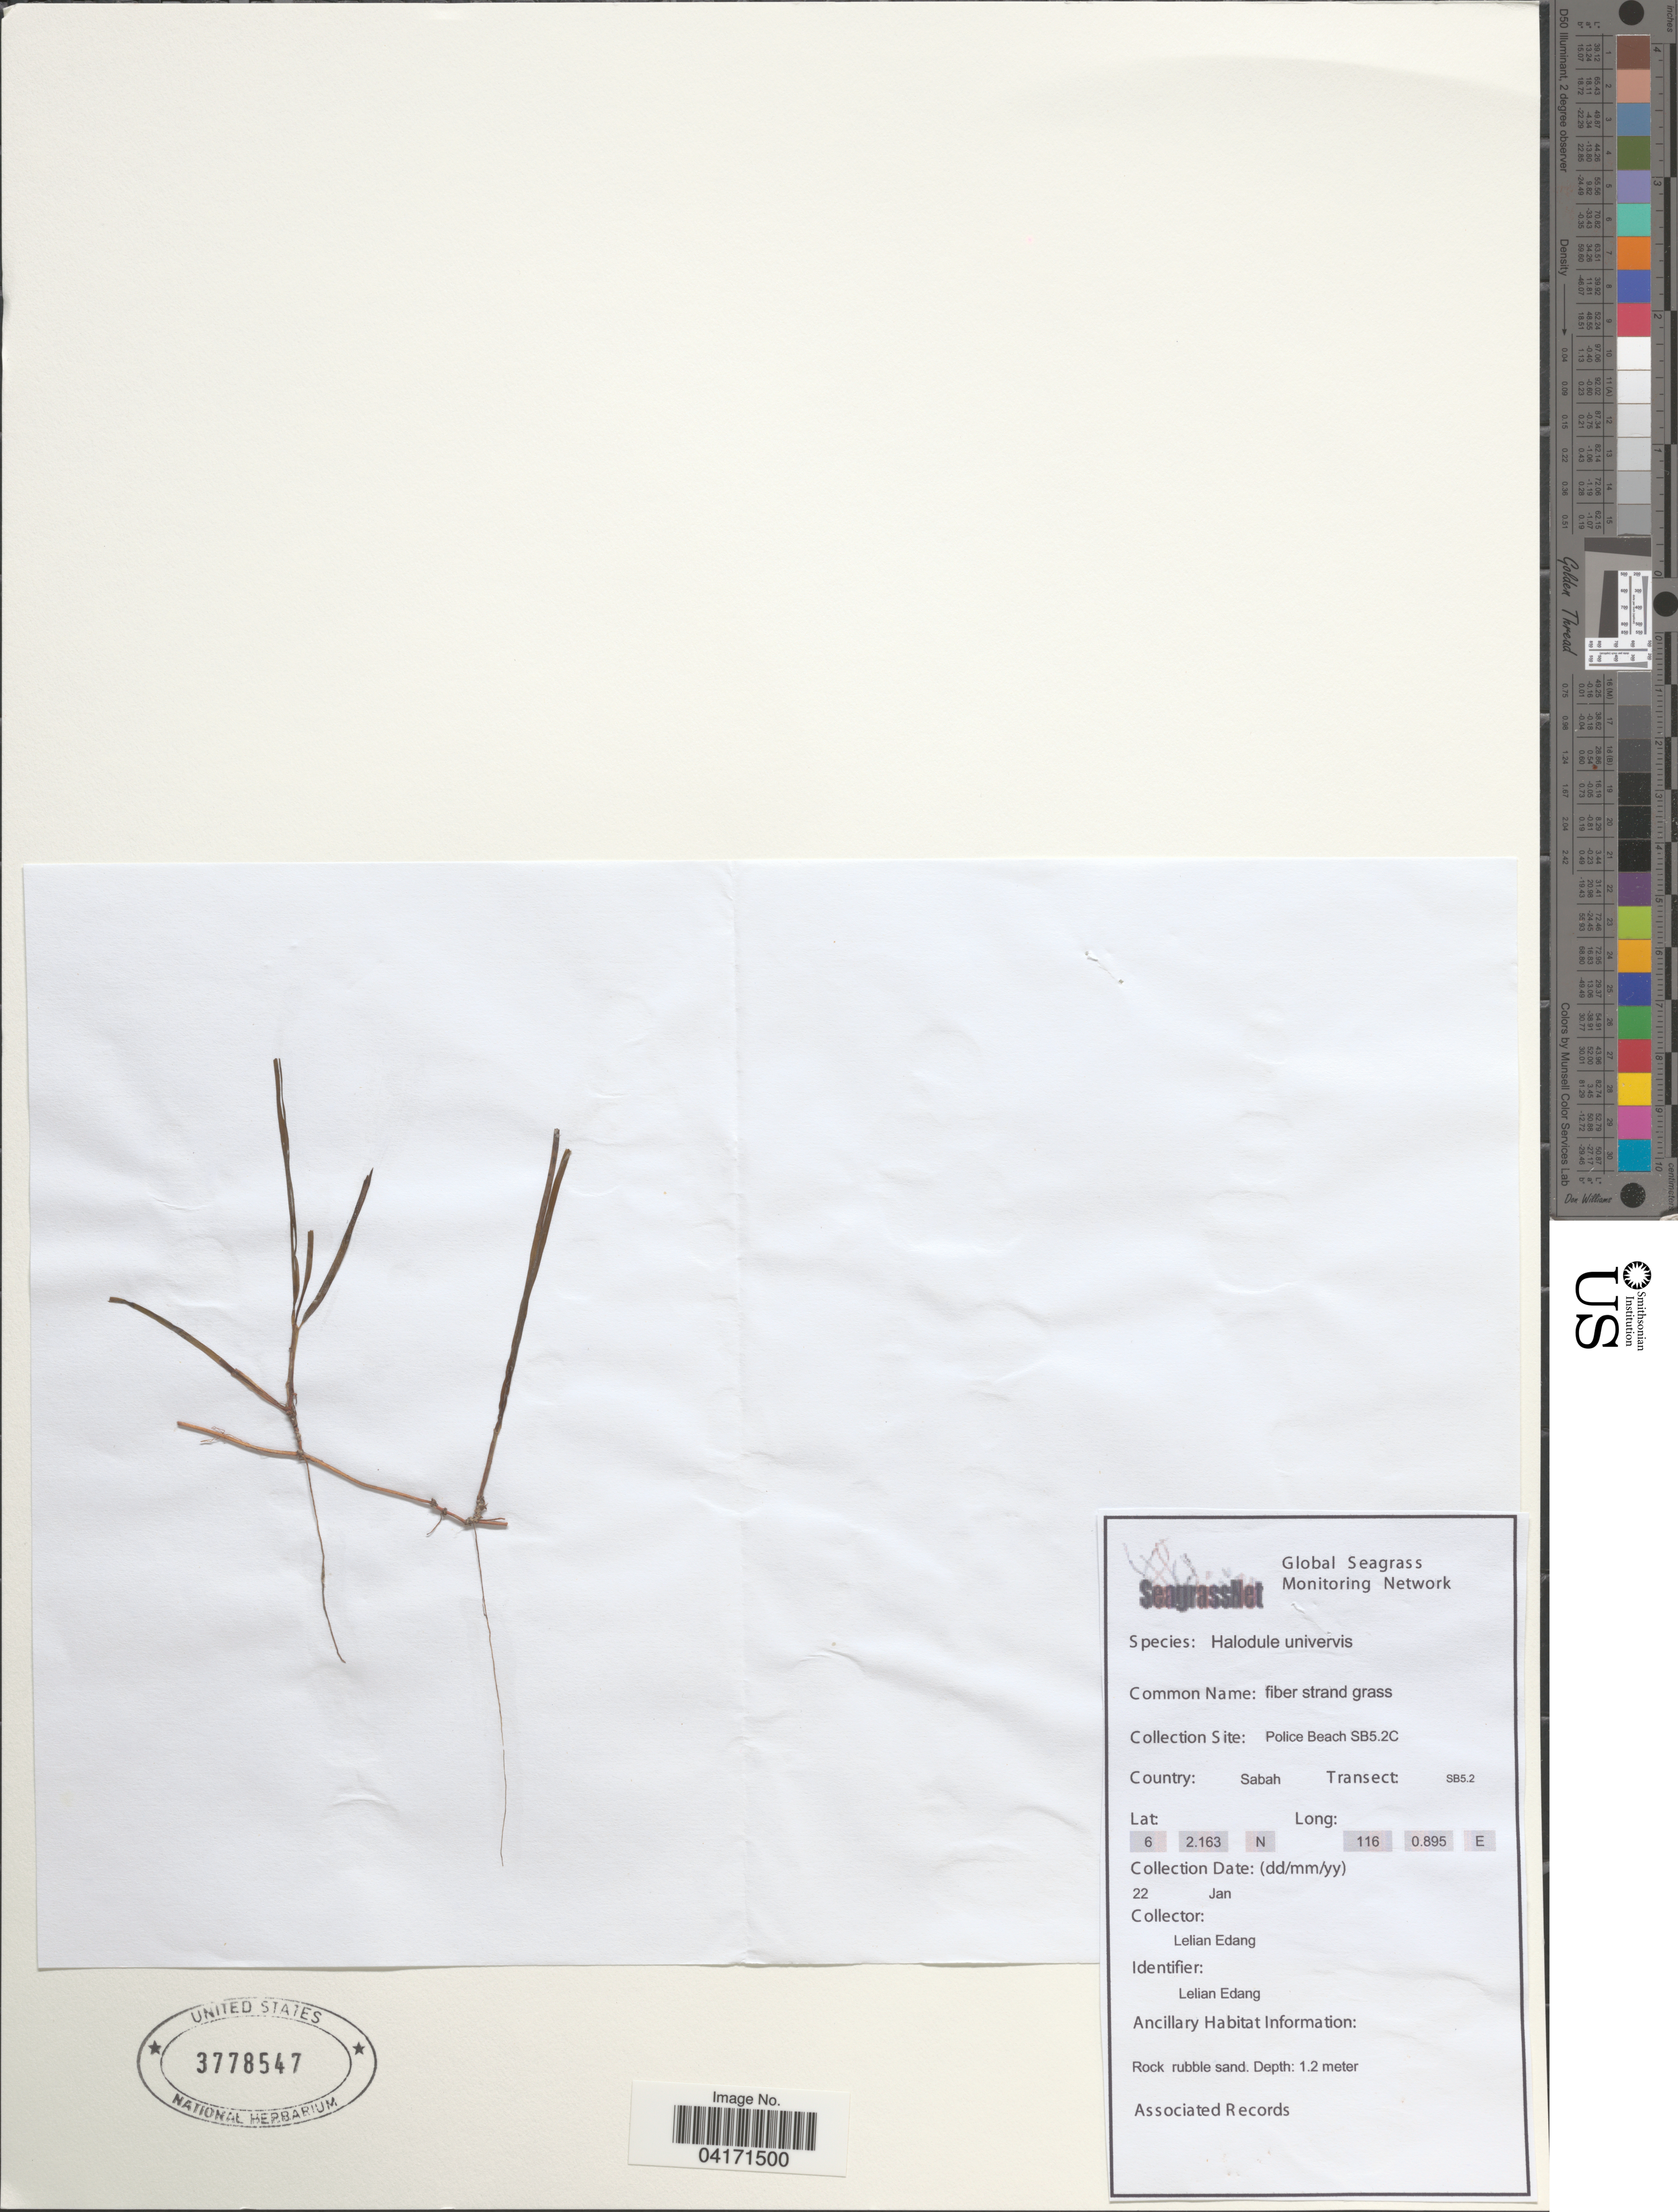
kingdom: Plantae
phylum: Tracheophyta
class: Liliopsida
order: Alismatales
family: Cymodoceaceae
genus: Halodule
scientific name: Halodule uninervis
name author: (Forssk.) Asch.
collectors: L. Edang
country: Malaysia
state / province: Sabah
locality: Police Beach SB5.2C. Transect: SB5.2.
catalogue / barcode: US 3778547